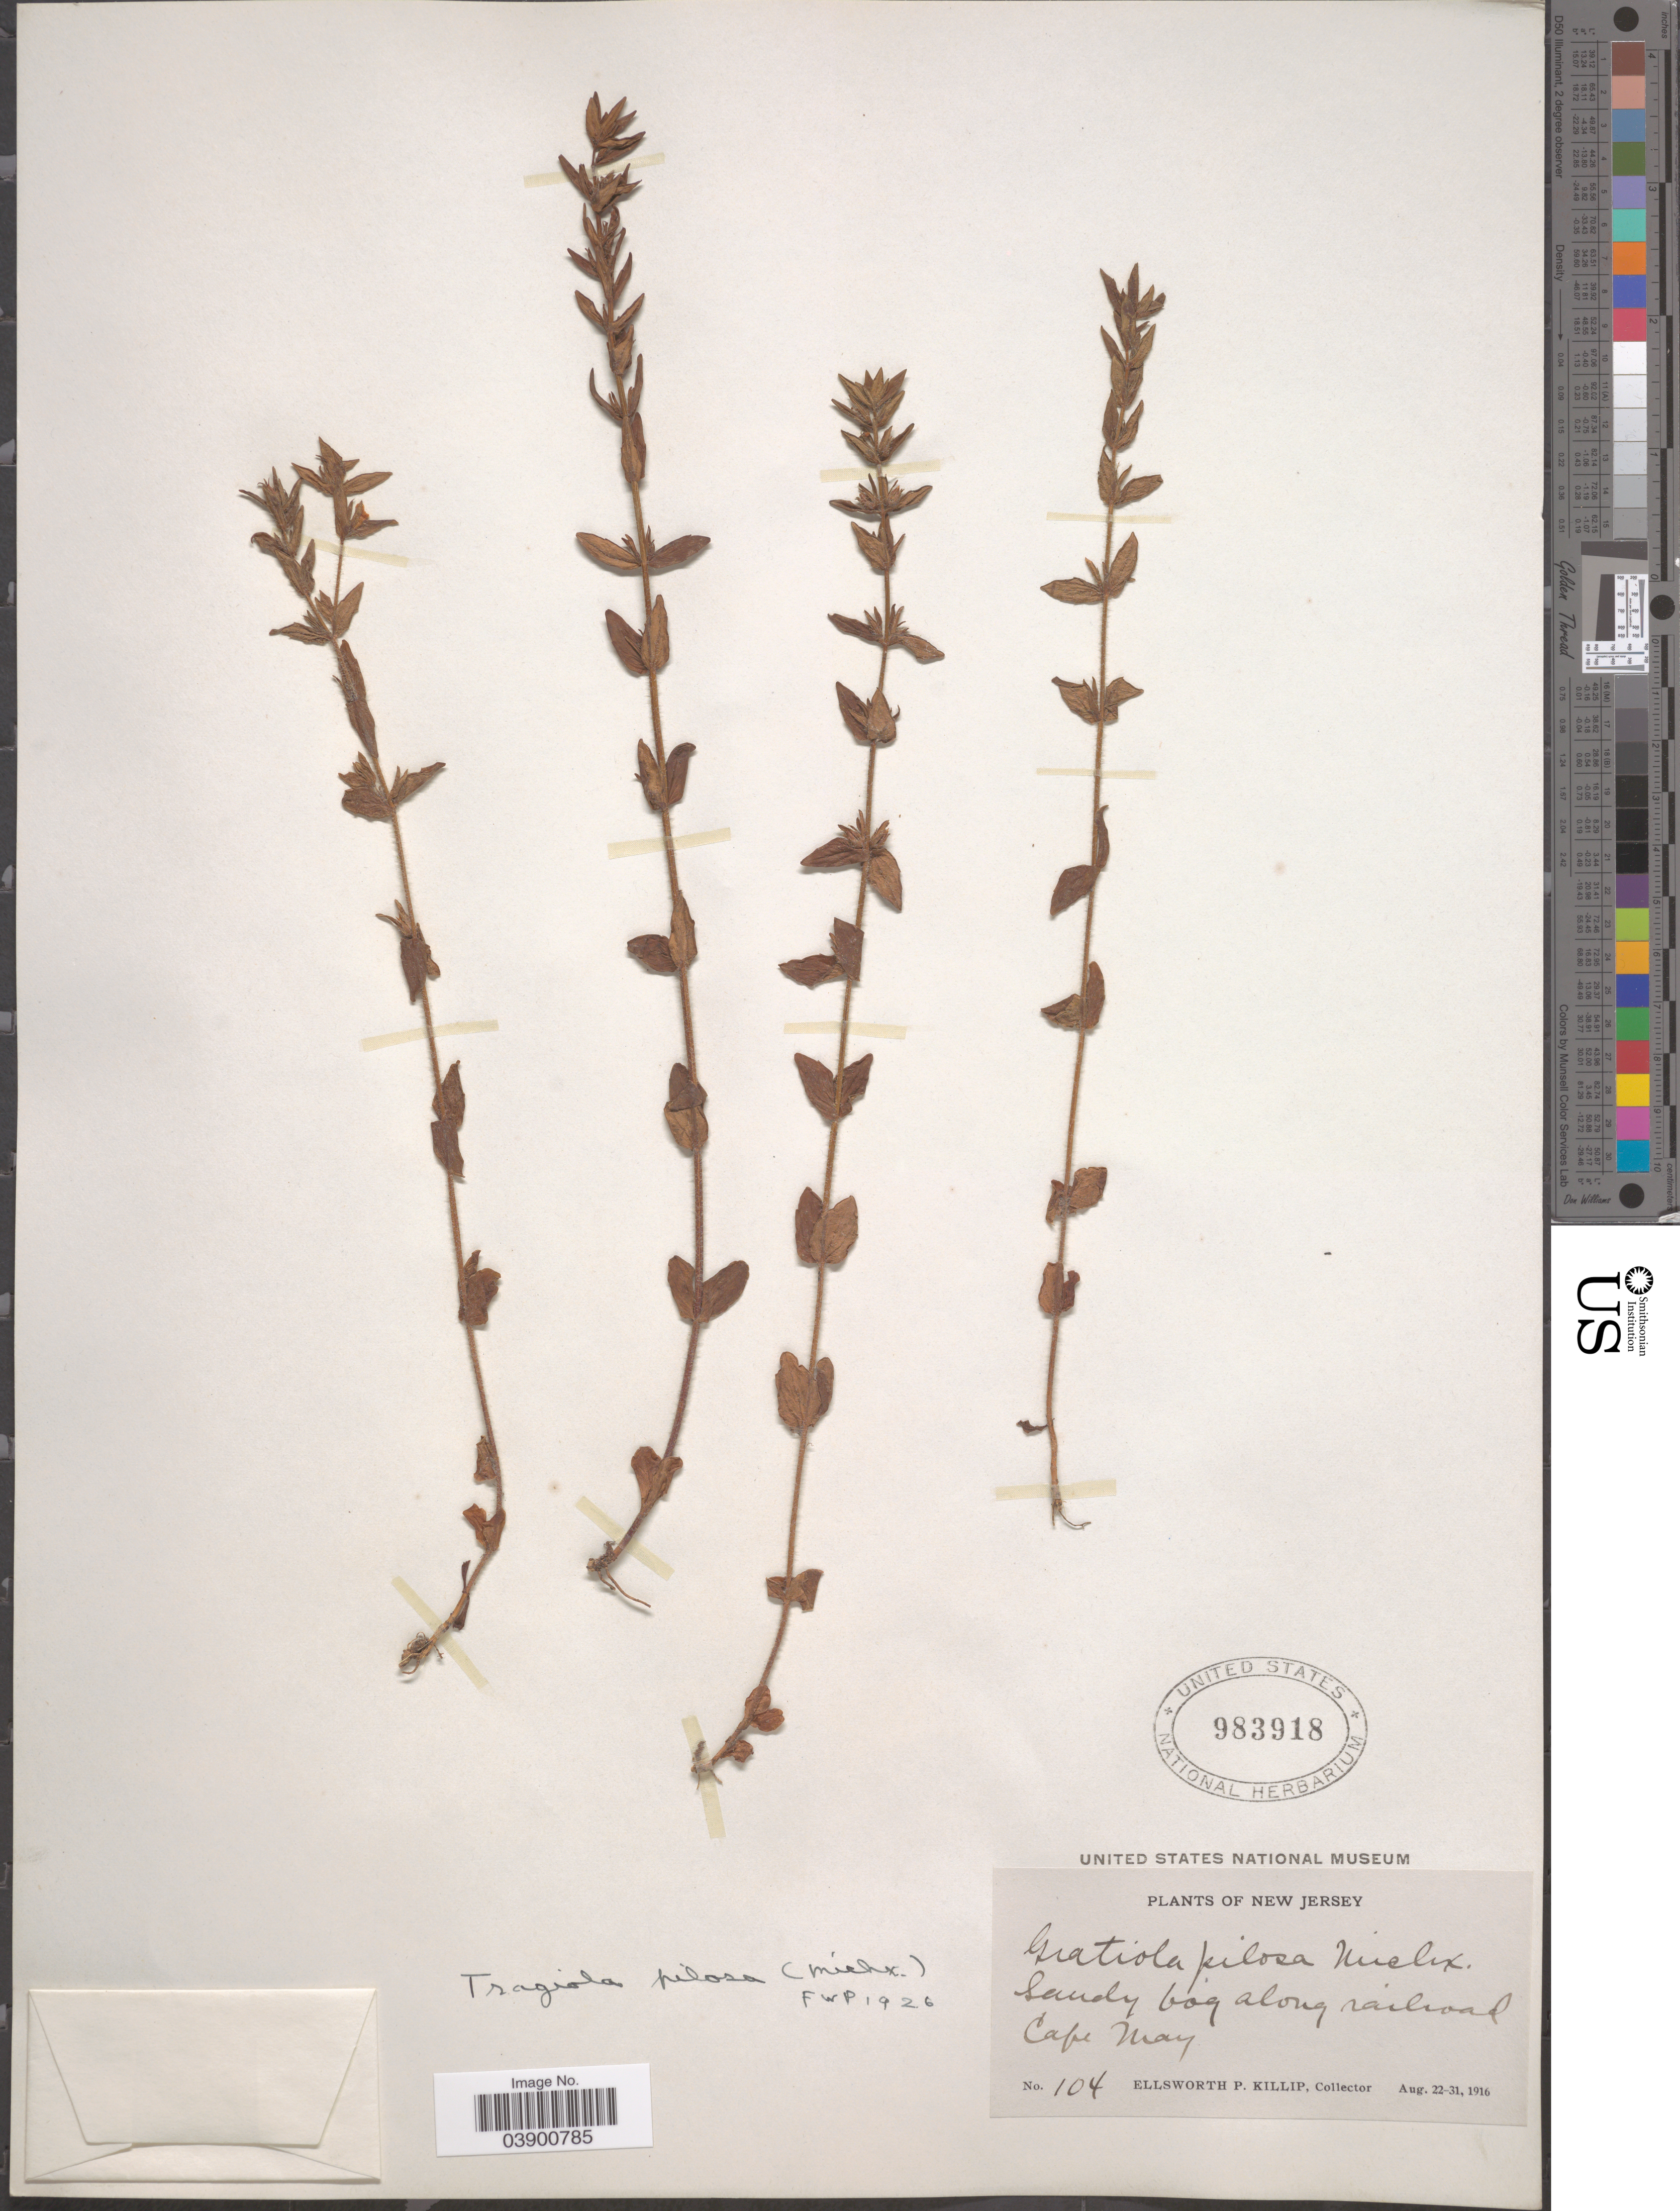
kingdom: Plantae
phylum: Tracheophyta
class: Magnoliopsida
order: Lamiales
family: Plantaginaceae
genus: Gratiola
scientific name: Gratiola pilosa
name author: Michx.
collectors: E. P. Killip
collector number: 104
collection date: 1916-08-22/1916-08-31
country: United States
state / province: New Jersey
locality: Sandy bog along railroad Cape May.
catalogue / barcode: US 983918